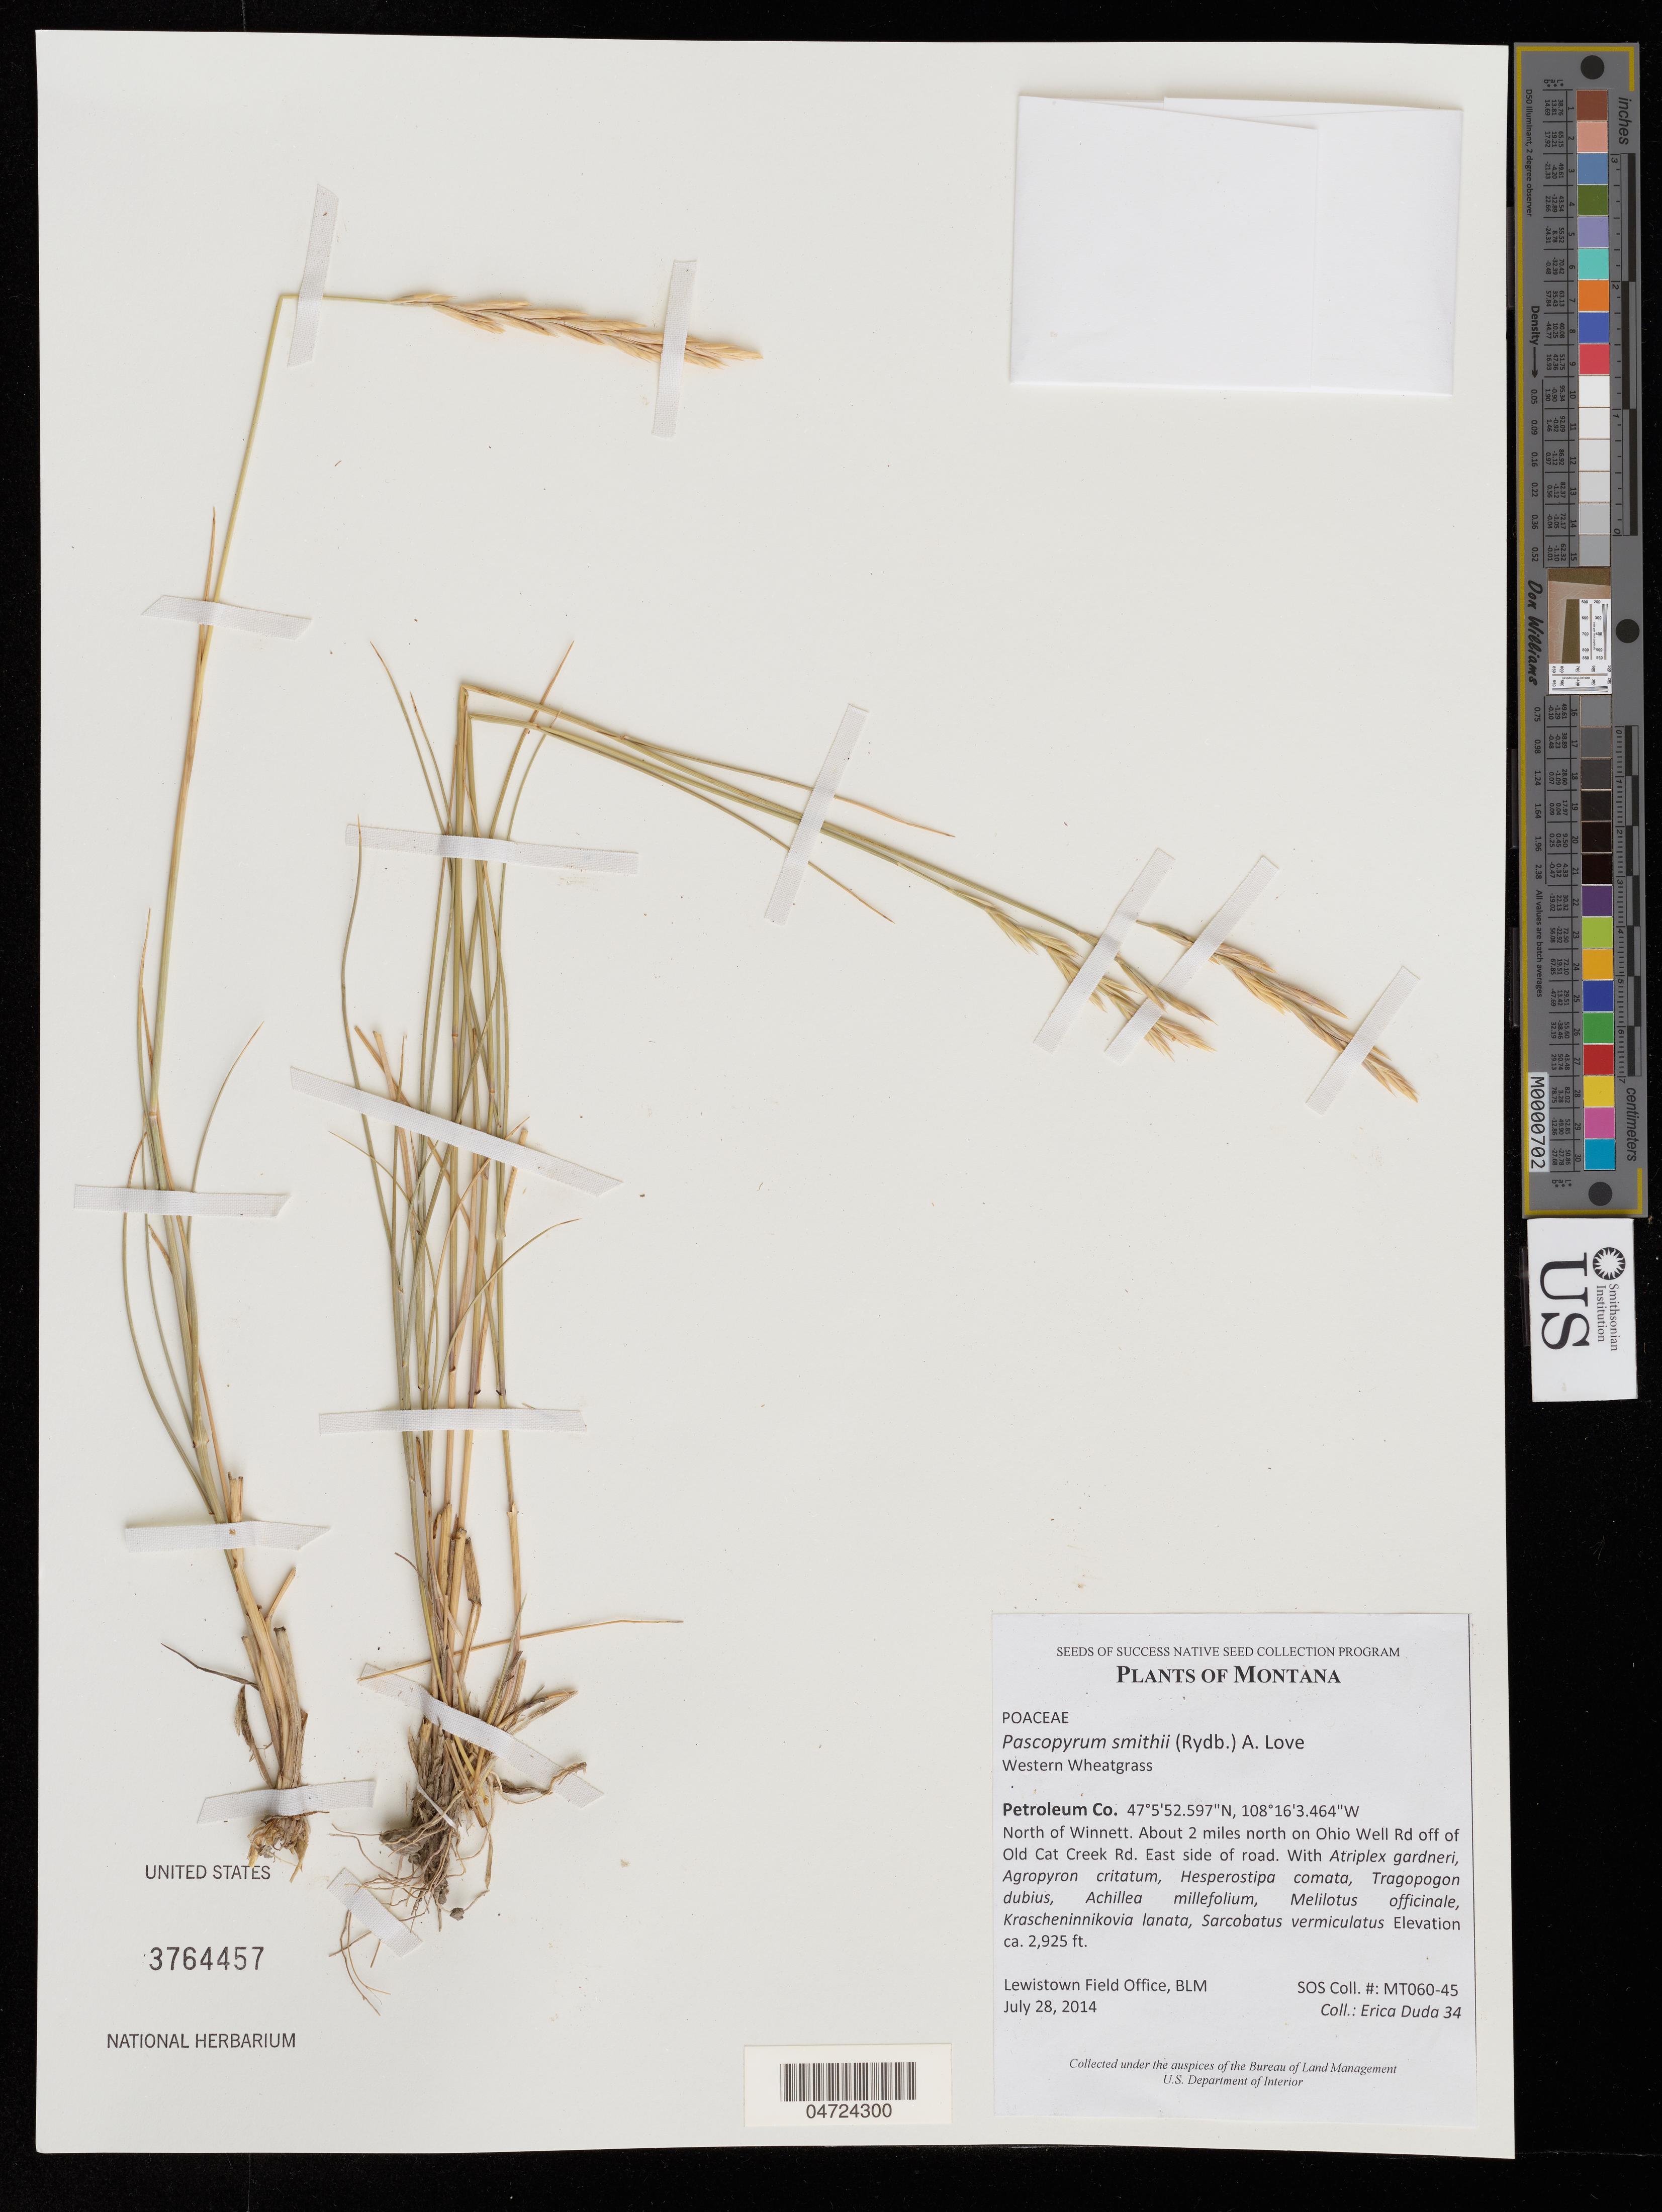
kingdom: Plantae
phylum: Tracheophyta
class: Liliopsida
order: Poales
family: Poaceae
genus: Pascopyrum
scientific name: Pascopyrum smithii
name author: (Rydb.) Barkworth & Dewey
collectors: E. Duda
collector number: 34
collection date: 2014-07-28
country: United States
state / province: Montana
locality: Petroleum Co. North of Winnett. About 2 miles north on Ohio Well Rd off of Old Cat Creek Rd. East side of road.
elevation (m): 892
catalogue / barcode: US 3764457